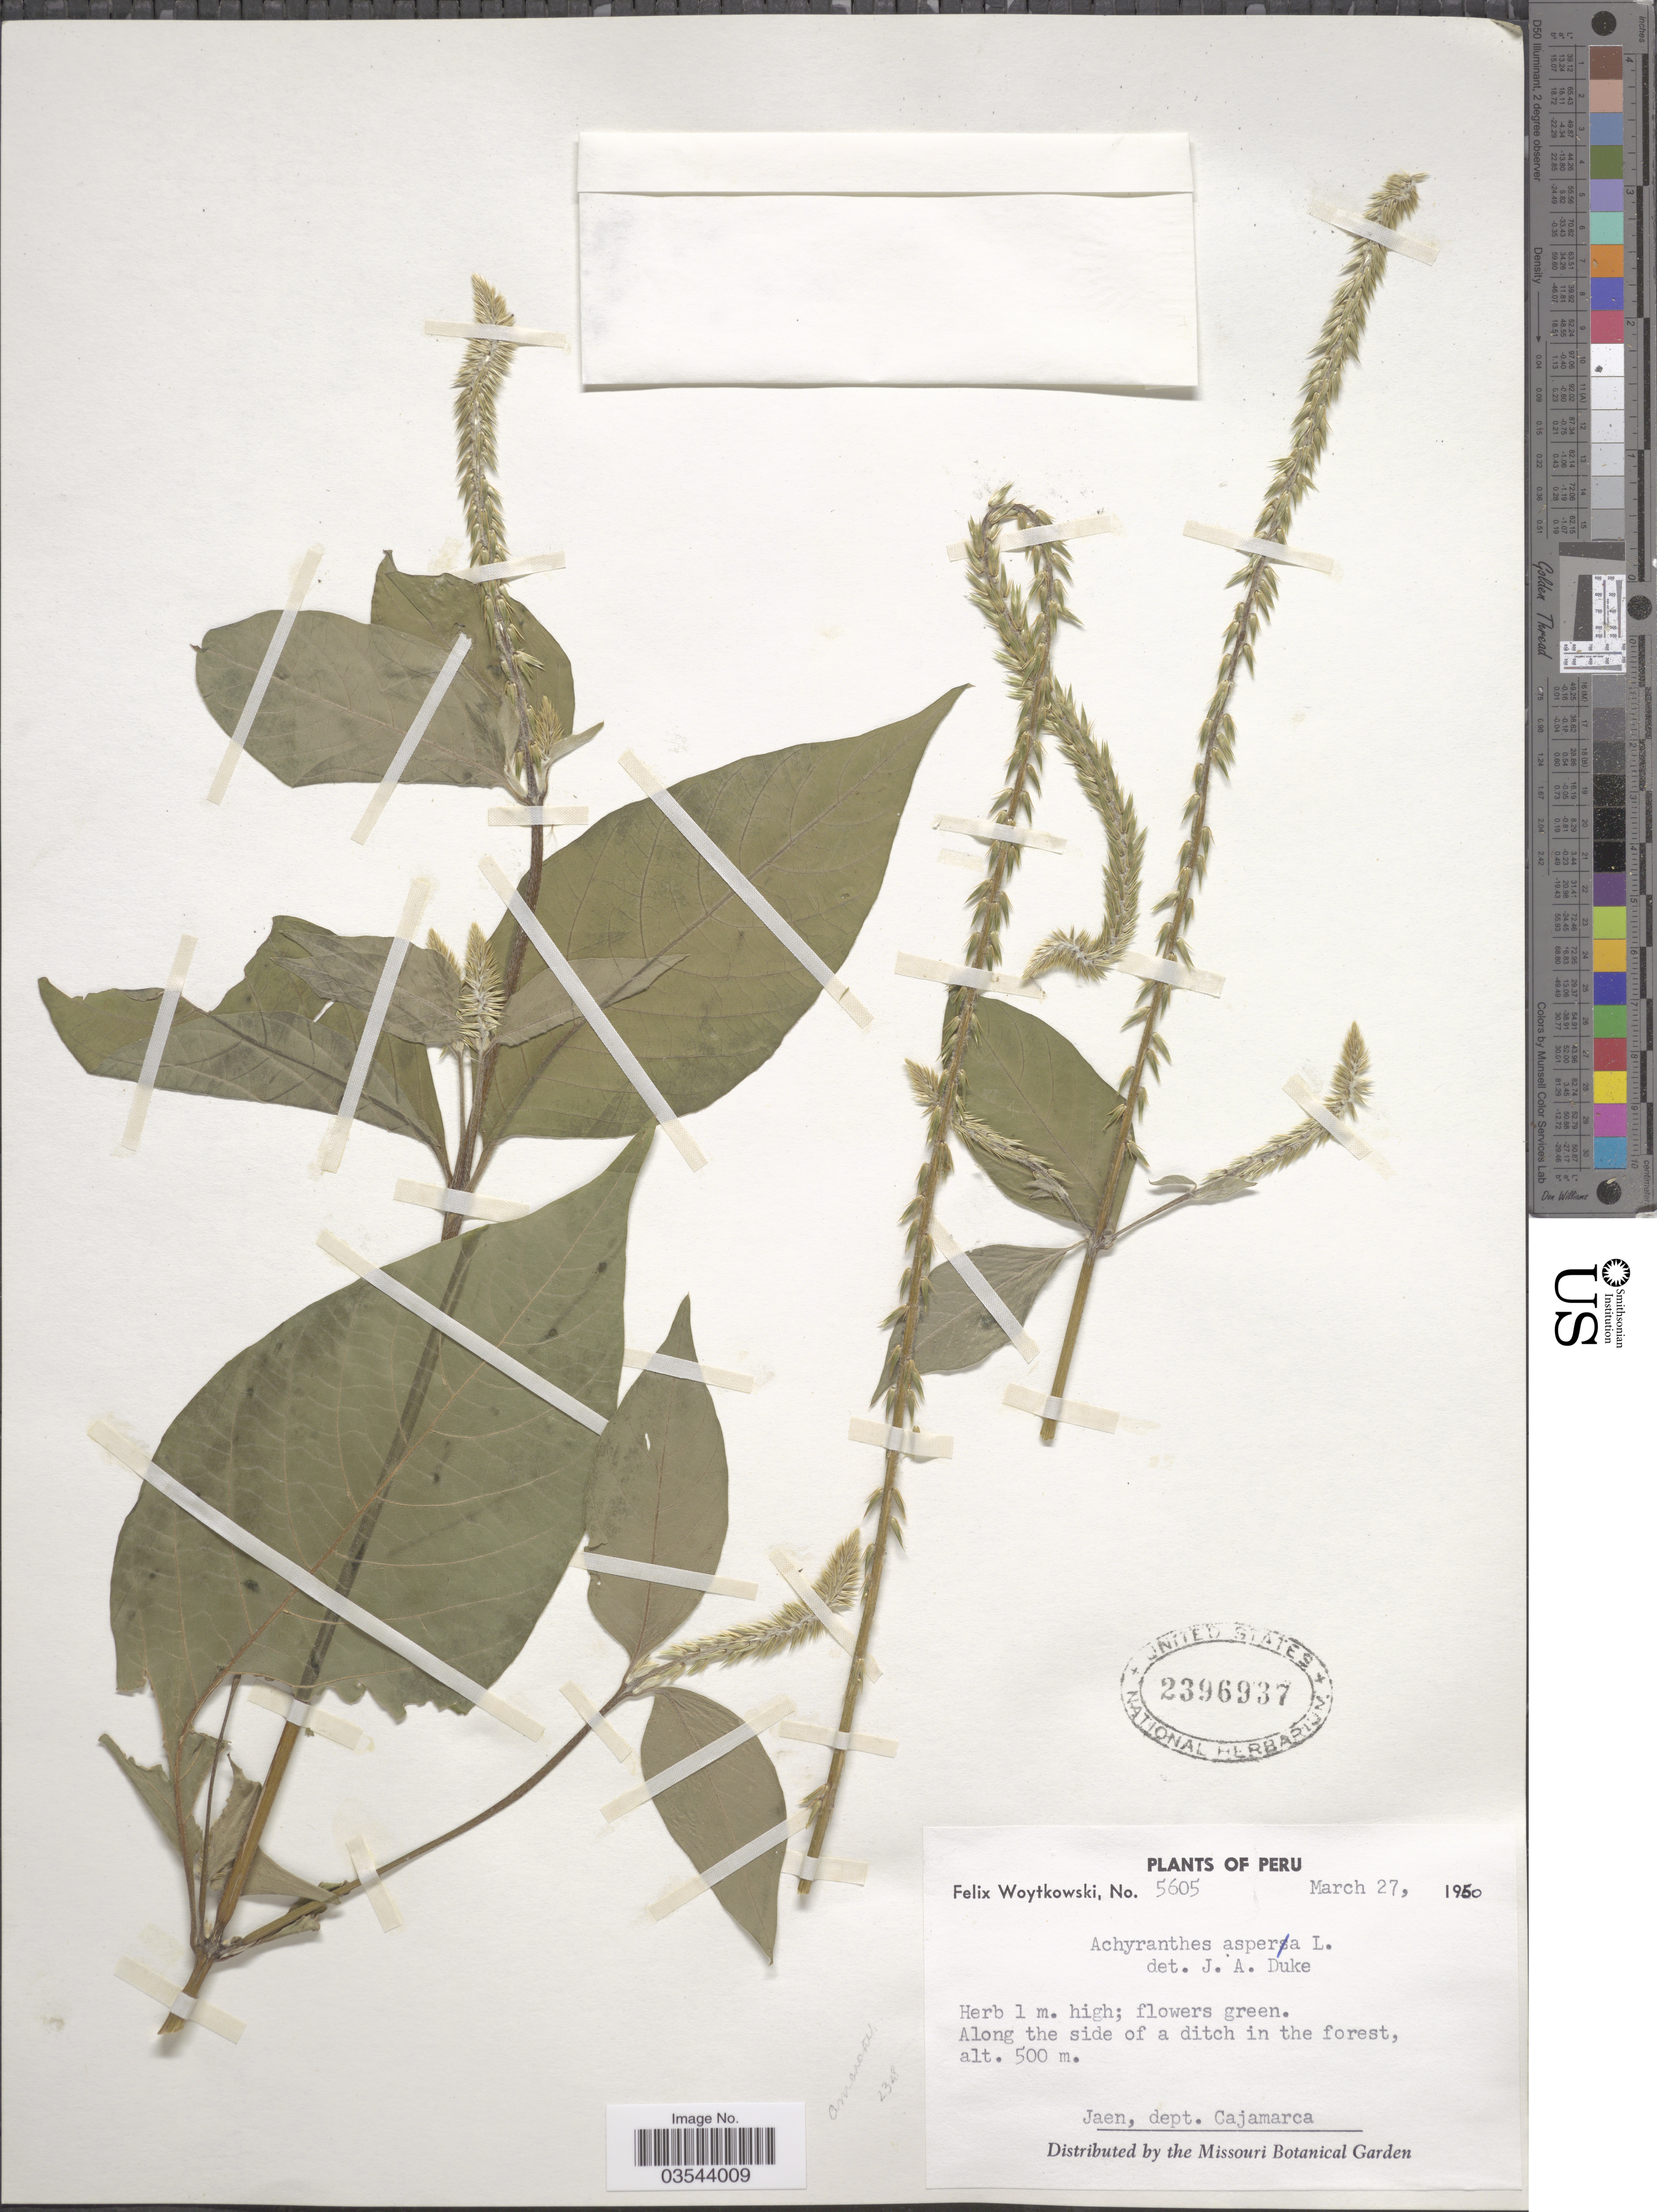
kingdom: Plantae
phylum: Tracheophyta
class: Magnoliopsida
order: Caryophyllales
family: Amaranthaceae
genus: Achyranthes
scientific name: Achyranthes aspera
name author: L.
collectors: F. Woytkowski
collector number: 5605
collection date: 1950-03-27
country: Peru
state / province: Cajamarca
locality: Along the side of a ditch in the forest. Jaen, dept. Cajamarca.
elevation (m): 500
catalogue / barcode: US 2396937